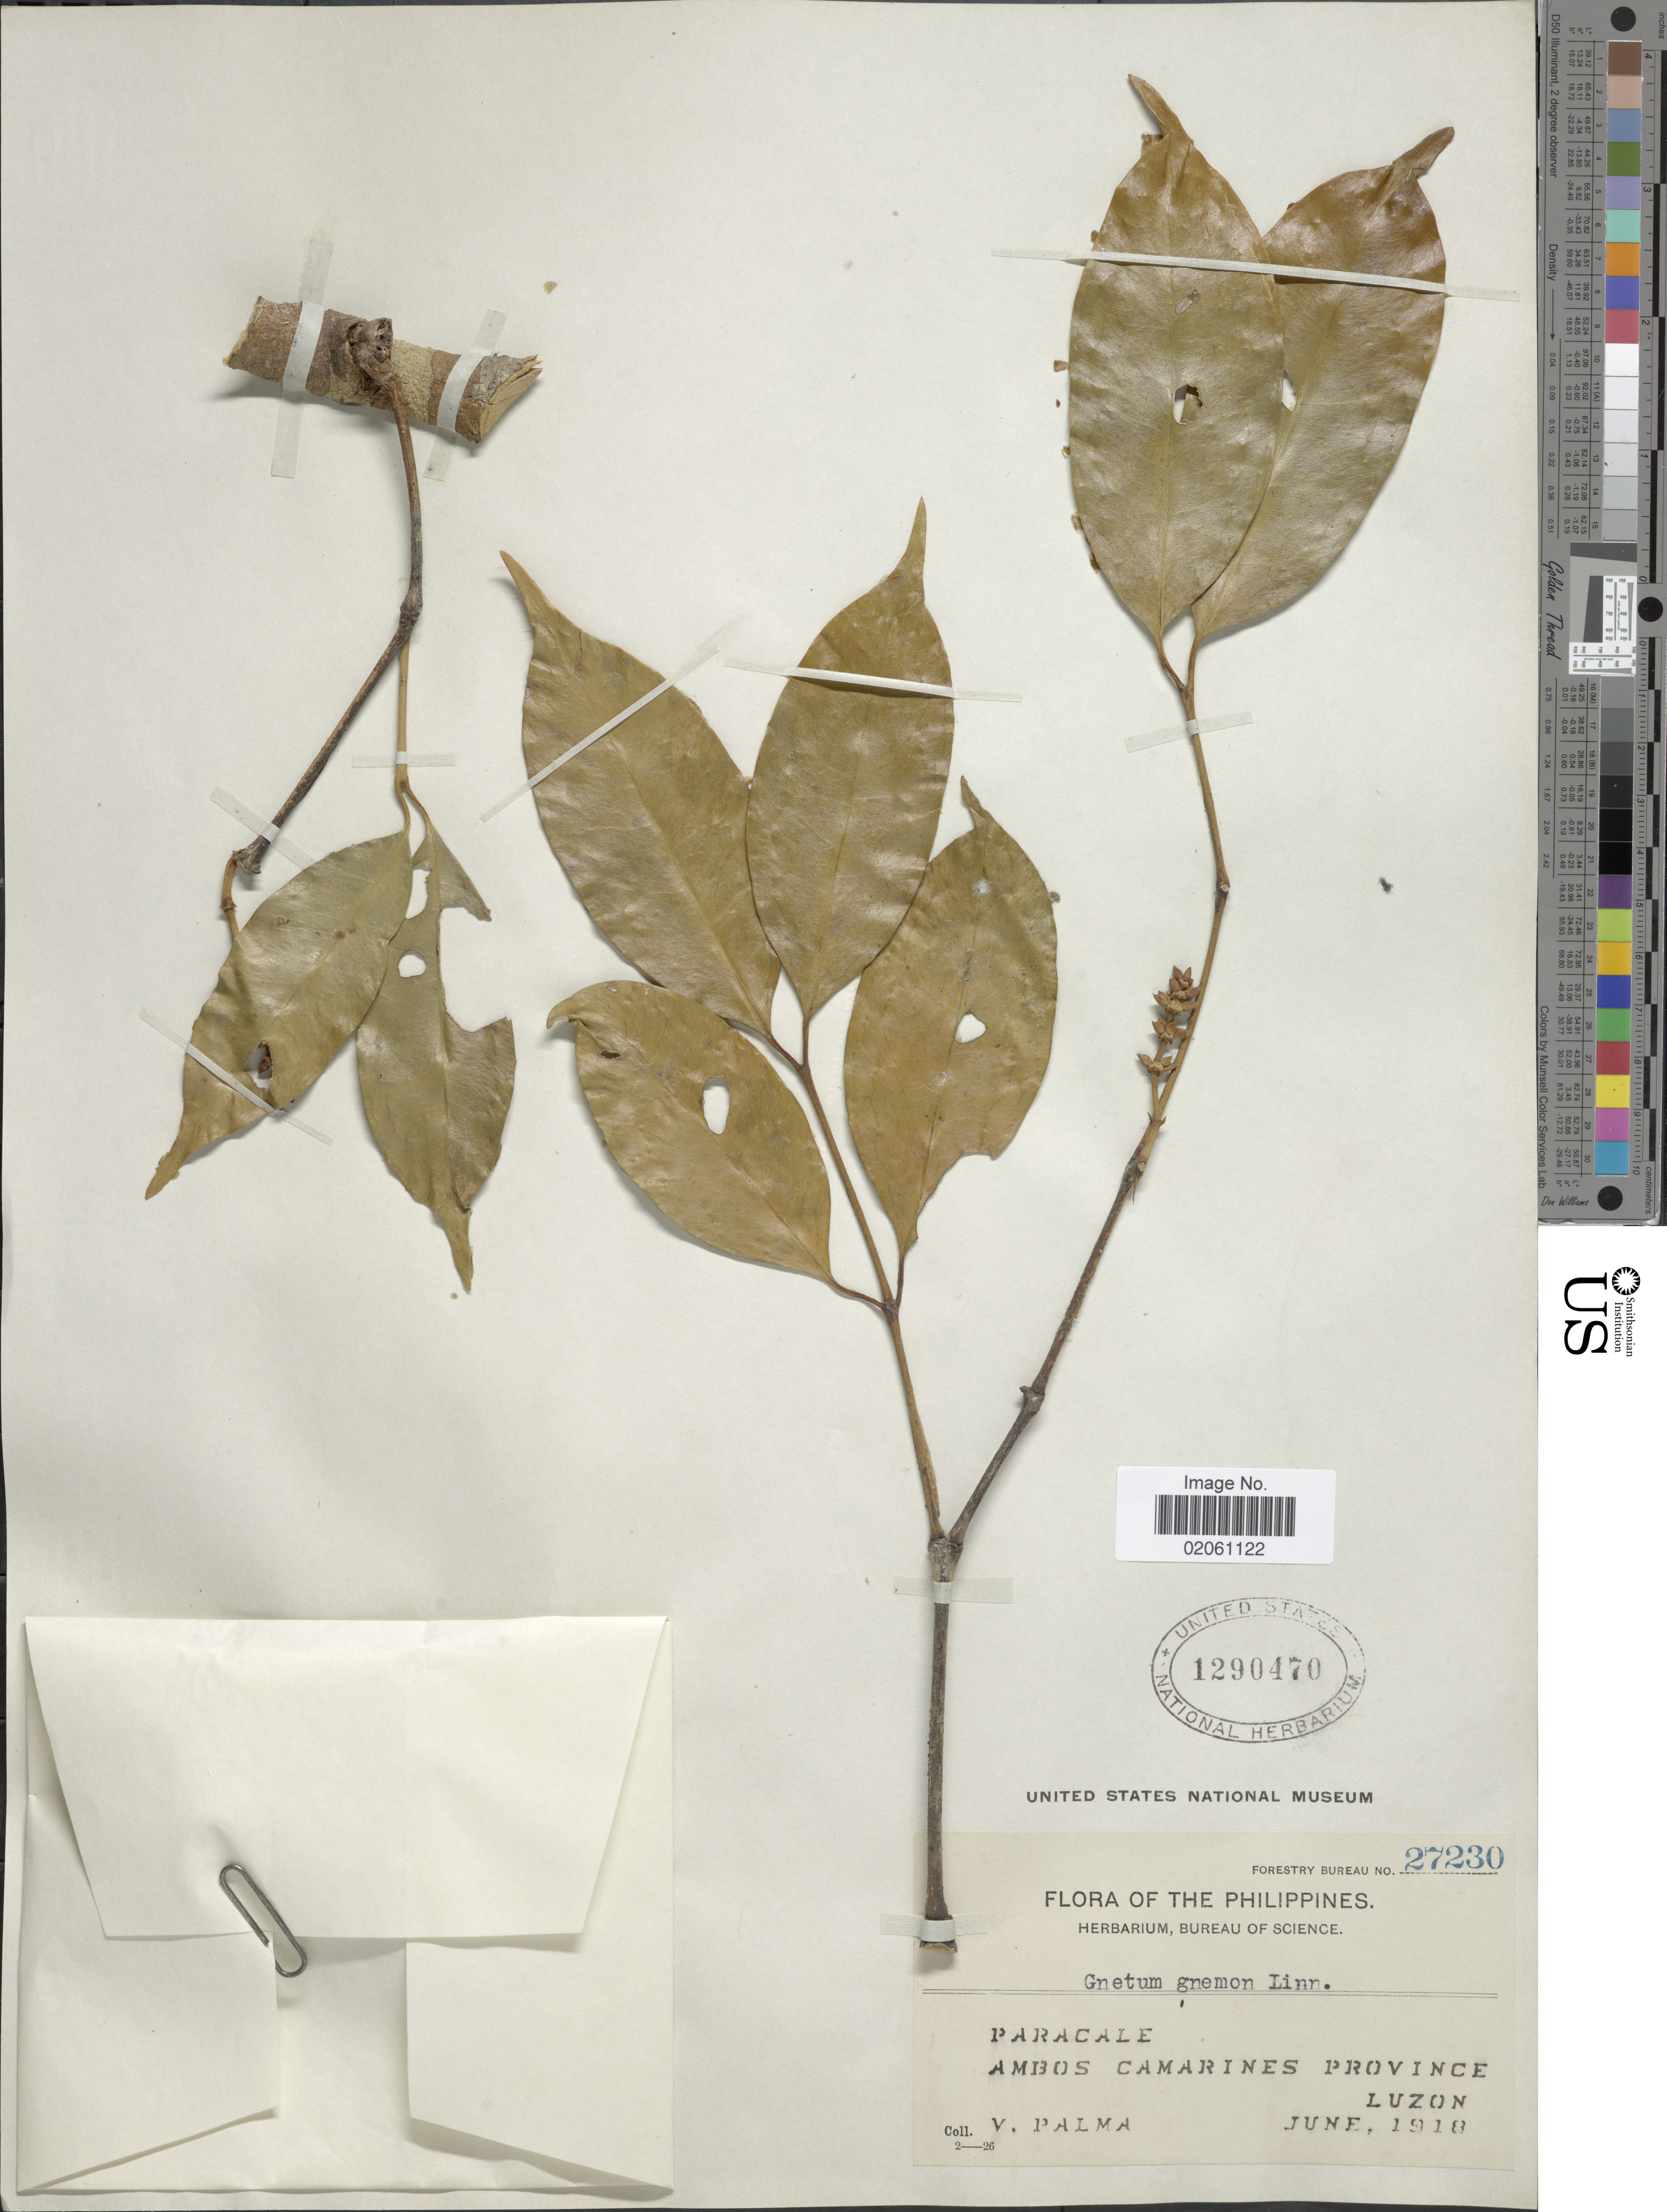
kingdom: Plantae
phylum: Tracheophyta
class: Gnetopsida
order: Gnetales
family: Gnetaceae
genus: Gnetum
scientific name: Gnetum gnemon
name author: L.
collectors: V. Palma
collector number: Forestry Bureau 27230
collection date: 1918-06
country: Philippines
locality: Paracale. Ambos Camarines Province. Luzon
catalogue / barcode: US 1290470